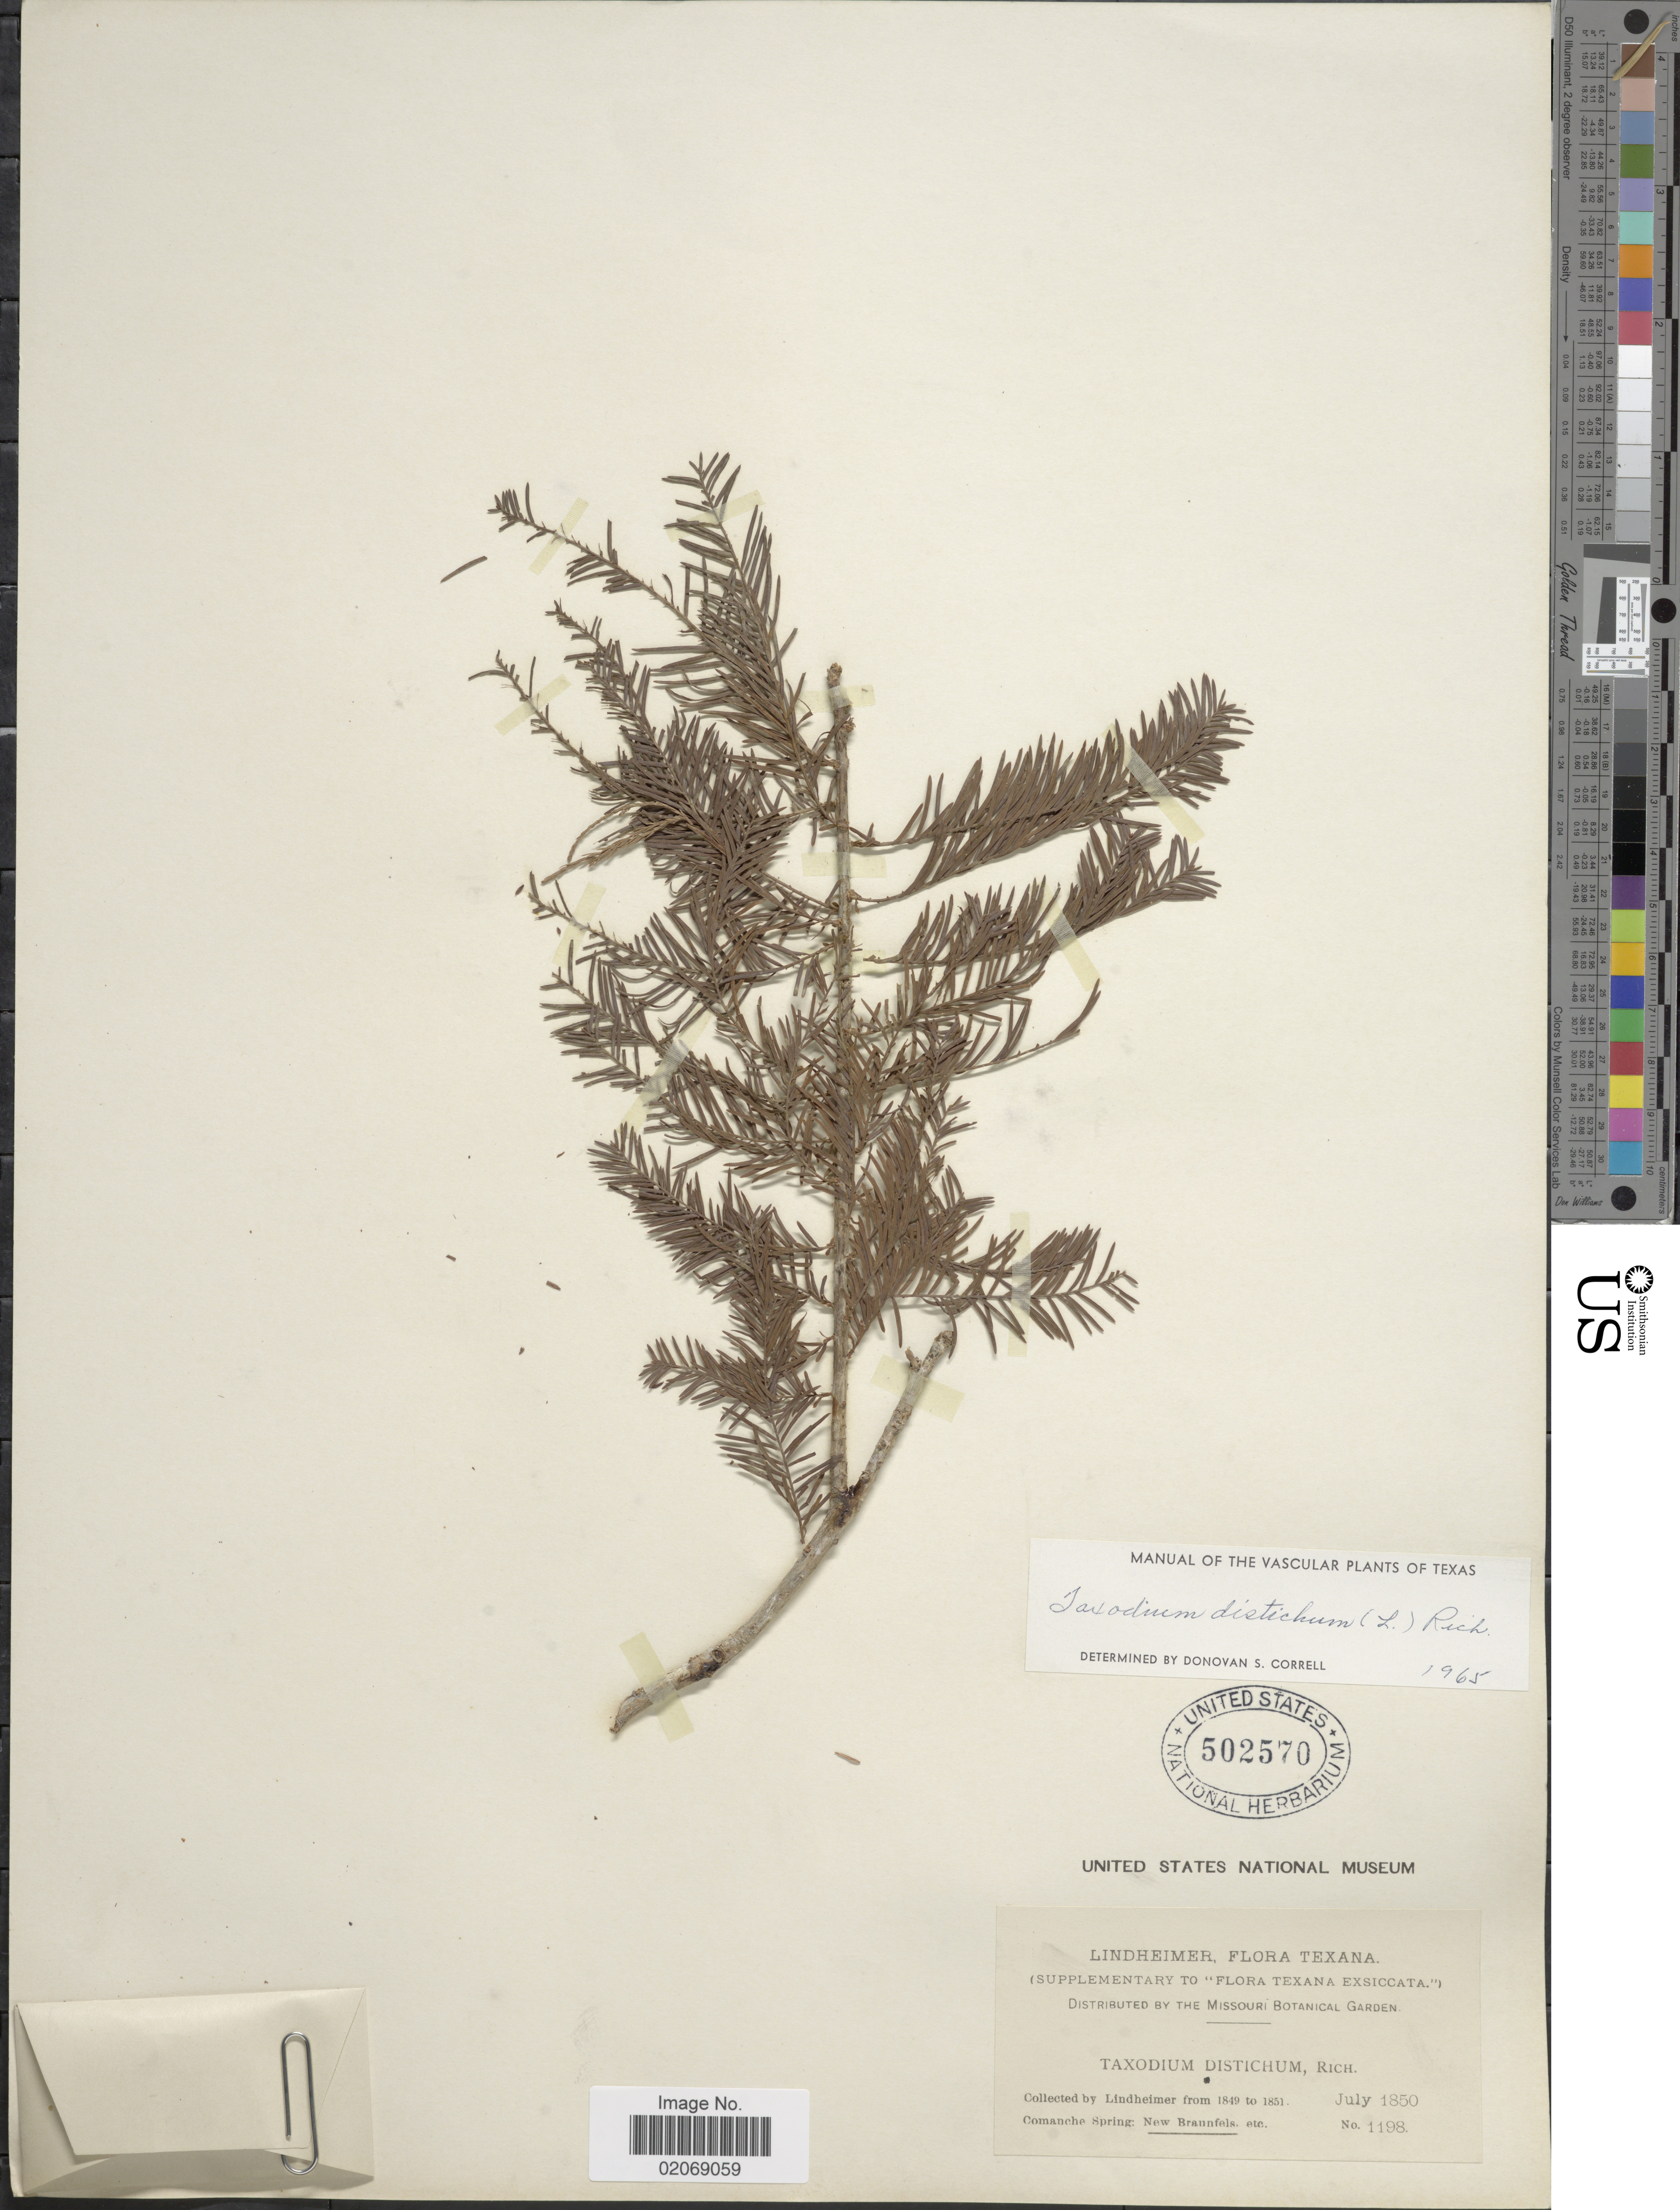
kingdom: Plantae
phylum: Tracheophyta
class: Pinopsida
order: Pinales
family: Cupressaceae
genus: Taxodium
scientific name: Taxodium distichum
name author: (L.) Rich.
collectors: -. Lindheimer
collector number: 1198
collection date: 1850-07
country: United States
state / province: Texas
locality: Comanche Spring: New Braunfels etc.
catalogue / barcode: US 502570